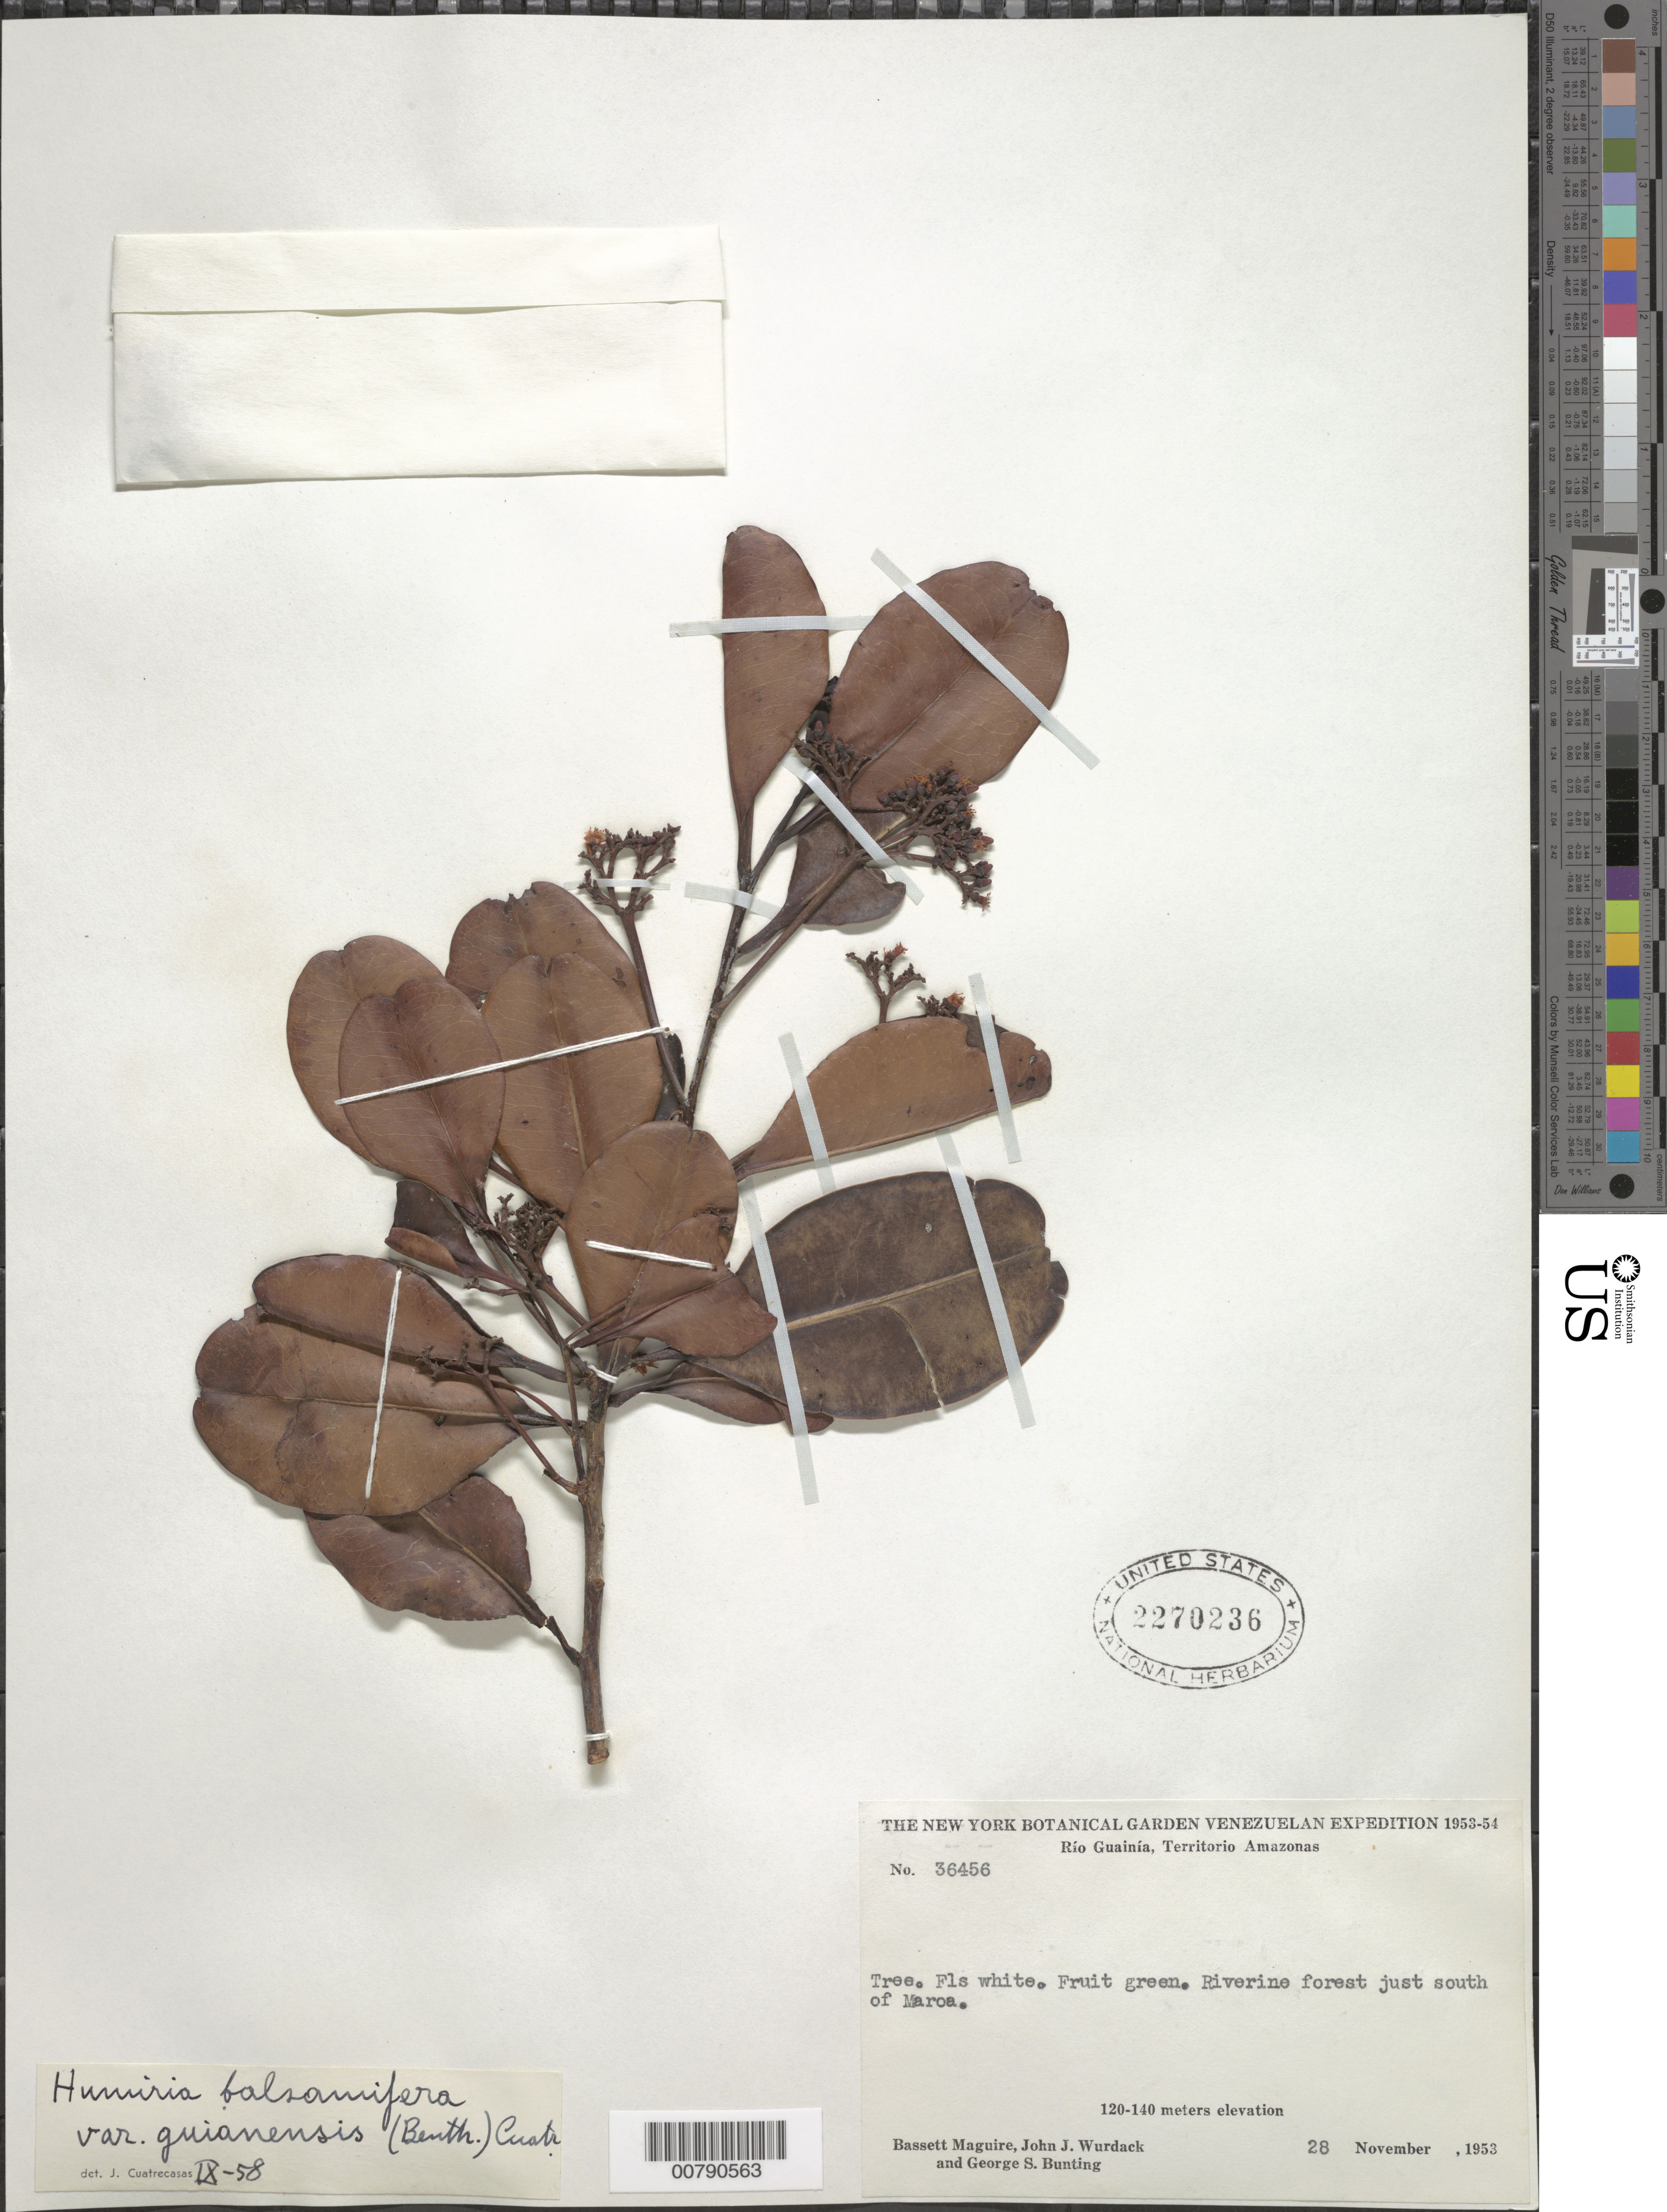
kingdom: Plantae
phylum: Tracheophyta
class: Magnoliopsida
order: Malpighiales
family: Humiriaceae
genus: Humiria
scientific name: Humiria balsamifera var. guianensis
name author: (Benth.) Cuatrec.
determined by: Cuatrecasas, J.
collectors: B. Maguire, J. J. Wurdack & G. S. Bunting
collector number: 36456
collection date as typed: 28-Nov-53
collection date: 1953-11-28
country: Venezuela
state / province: Amazonas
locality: Río Guainía, just south of Maroa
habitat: Riverine forest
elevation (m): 120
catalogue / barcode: US 2270236